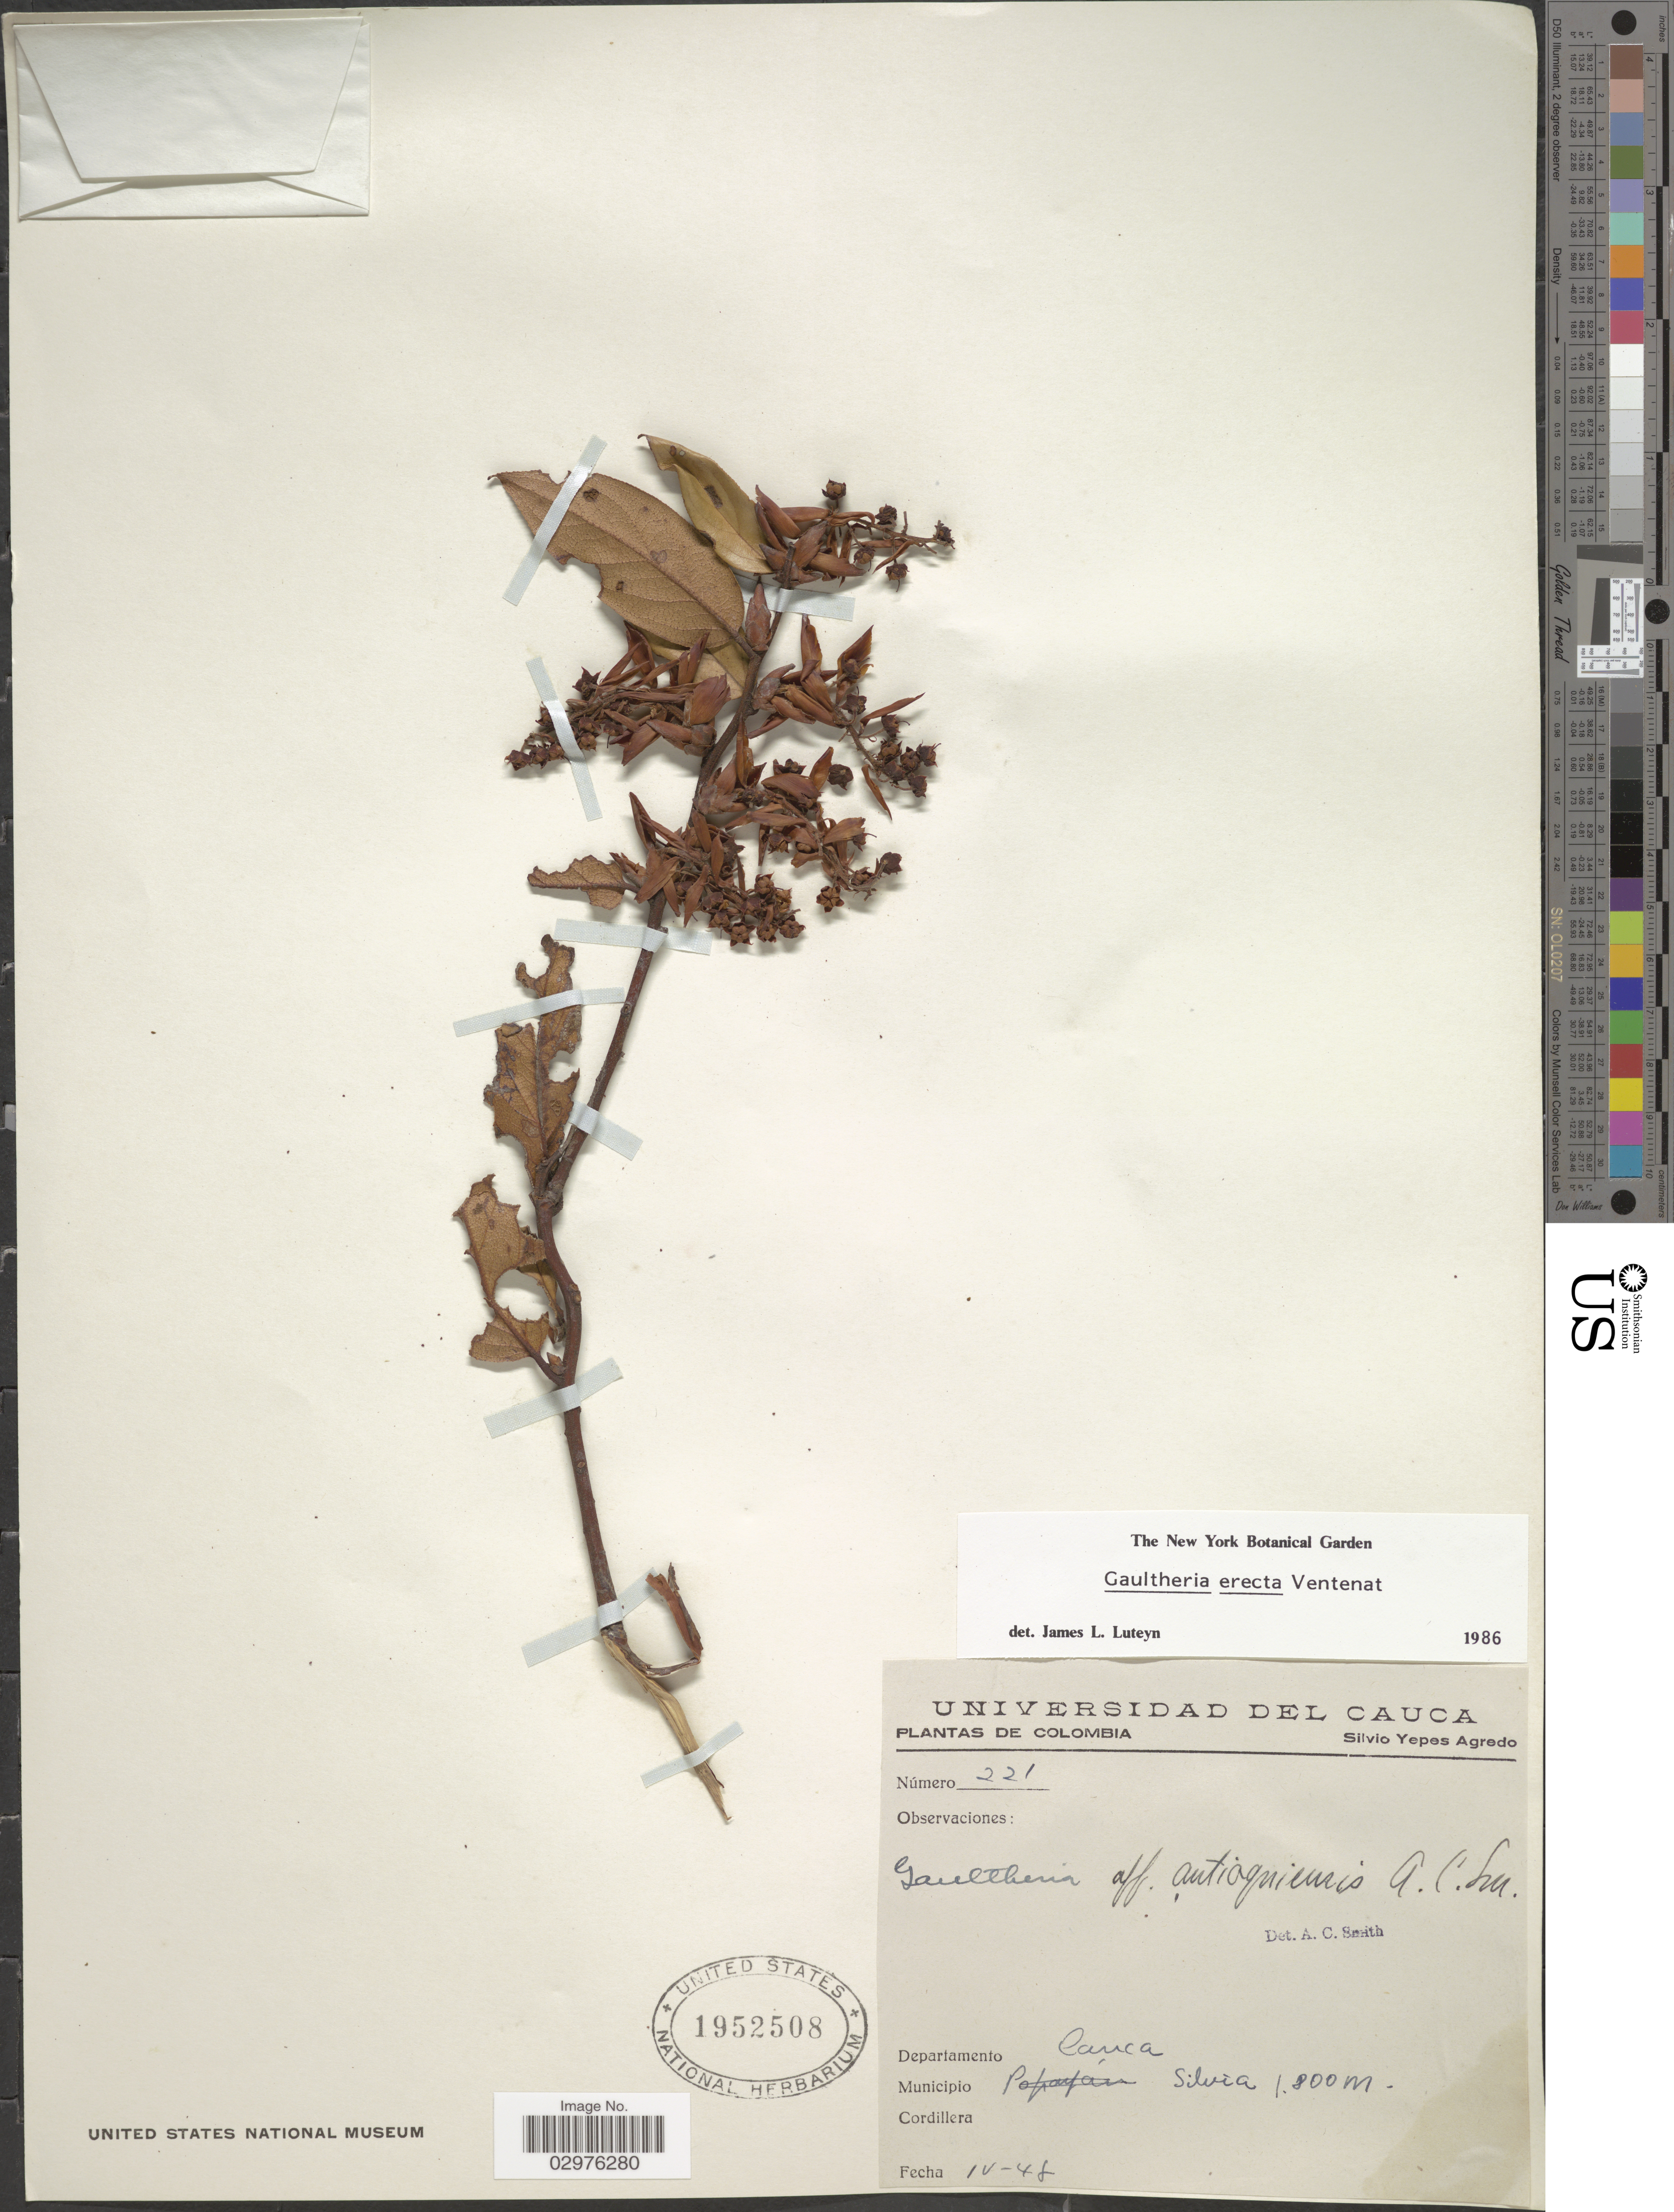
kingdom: Plantae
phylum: Tracheophyta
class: Magnoliopsida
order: Ericales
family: Ericaceae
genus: Gaultheria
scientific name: Gaultheria erecta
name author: Vent.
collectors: S. Yepes-Agredo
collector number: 221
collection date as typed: Transcribed d/m/y: /4/48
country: Colombia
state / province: Cauca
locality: Departamento Cauca. Municipio Silvia.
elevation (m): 1800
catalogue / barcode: US 1952508